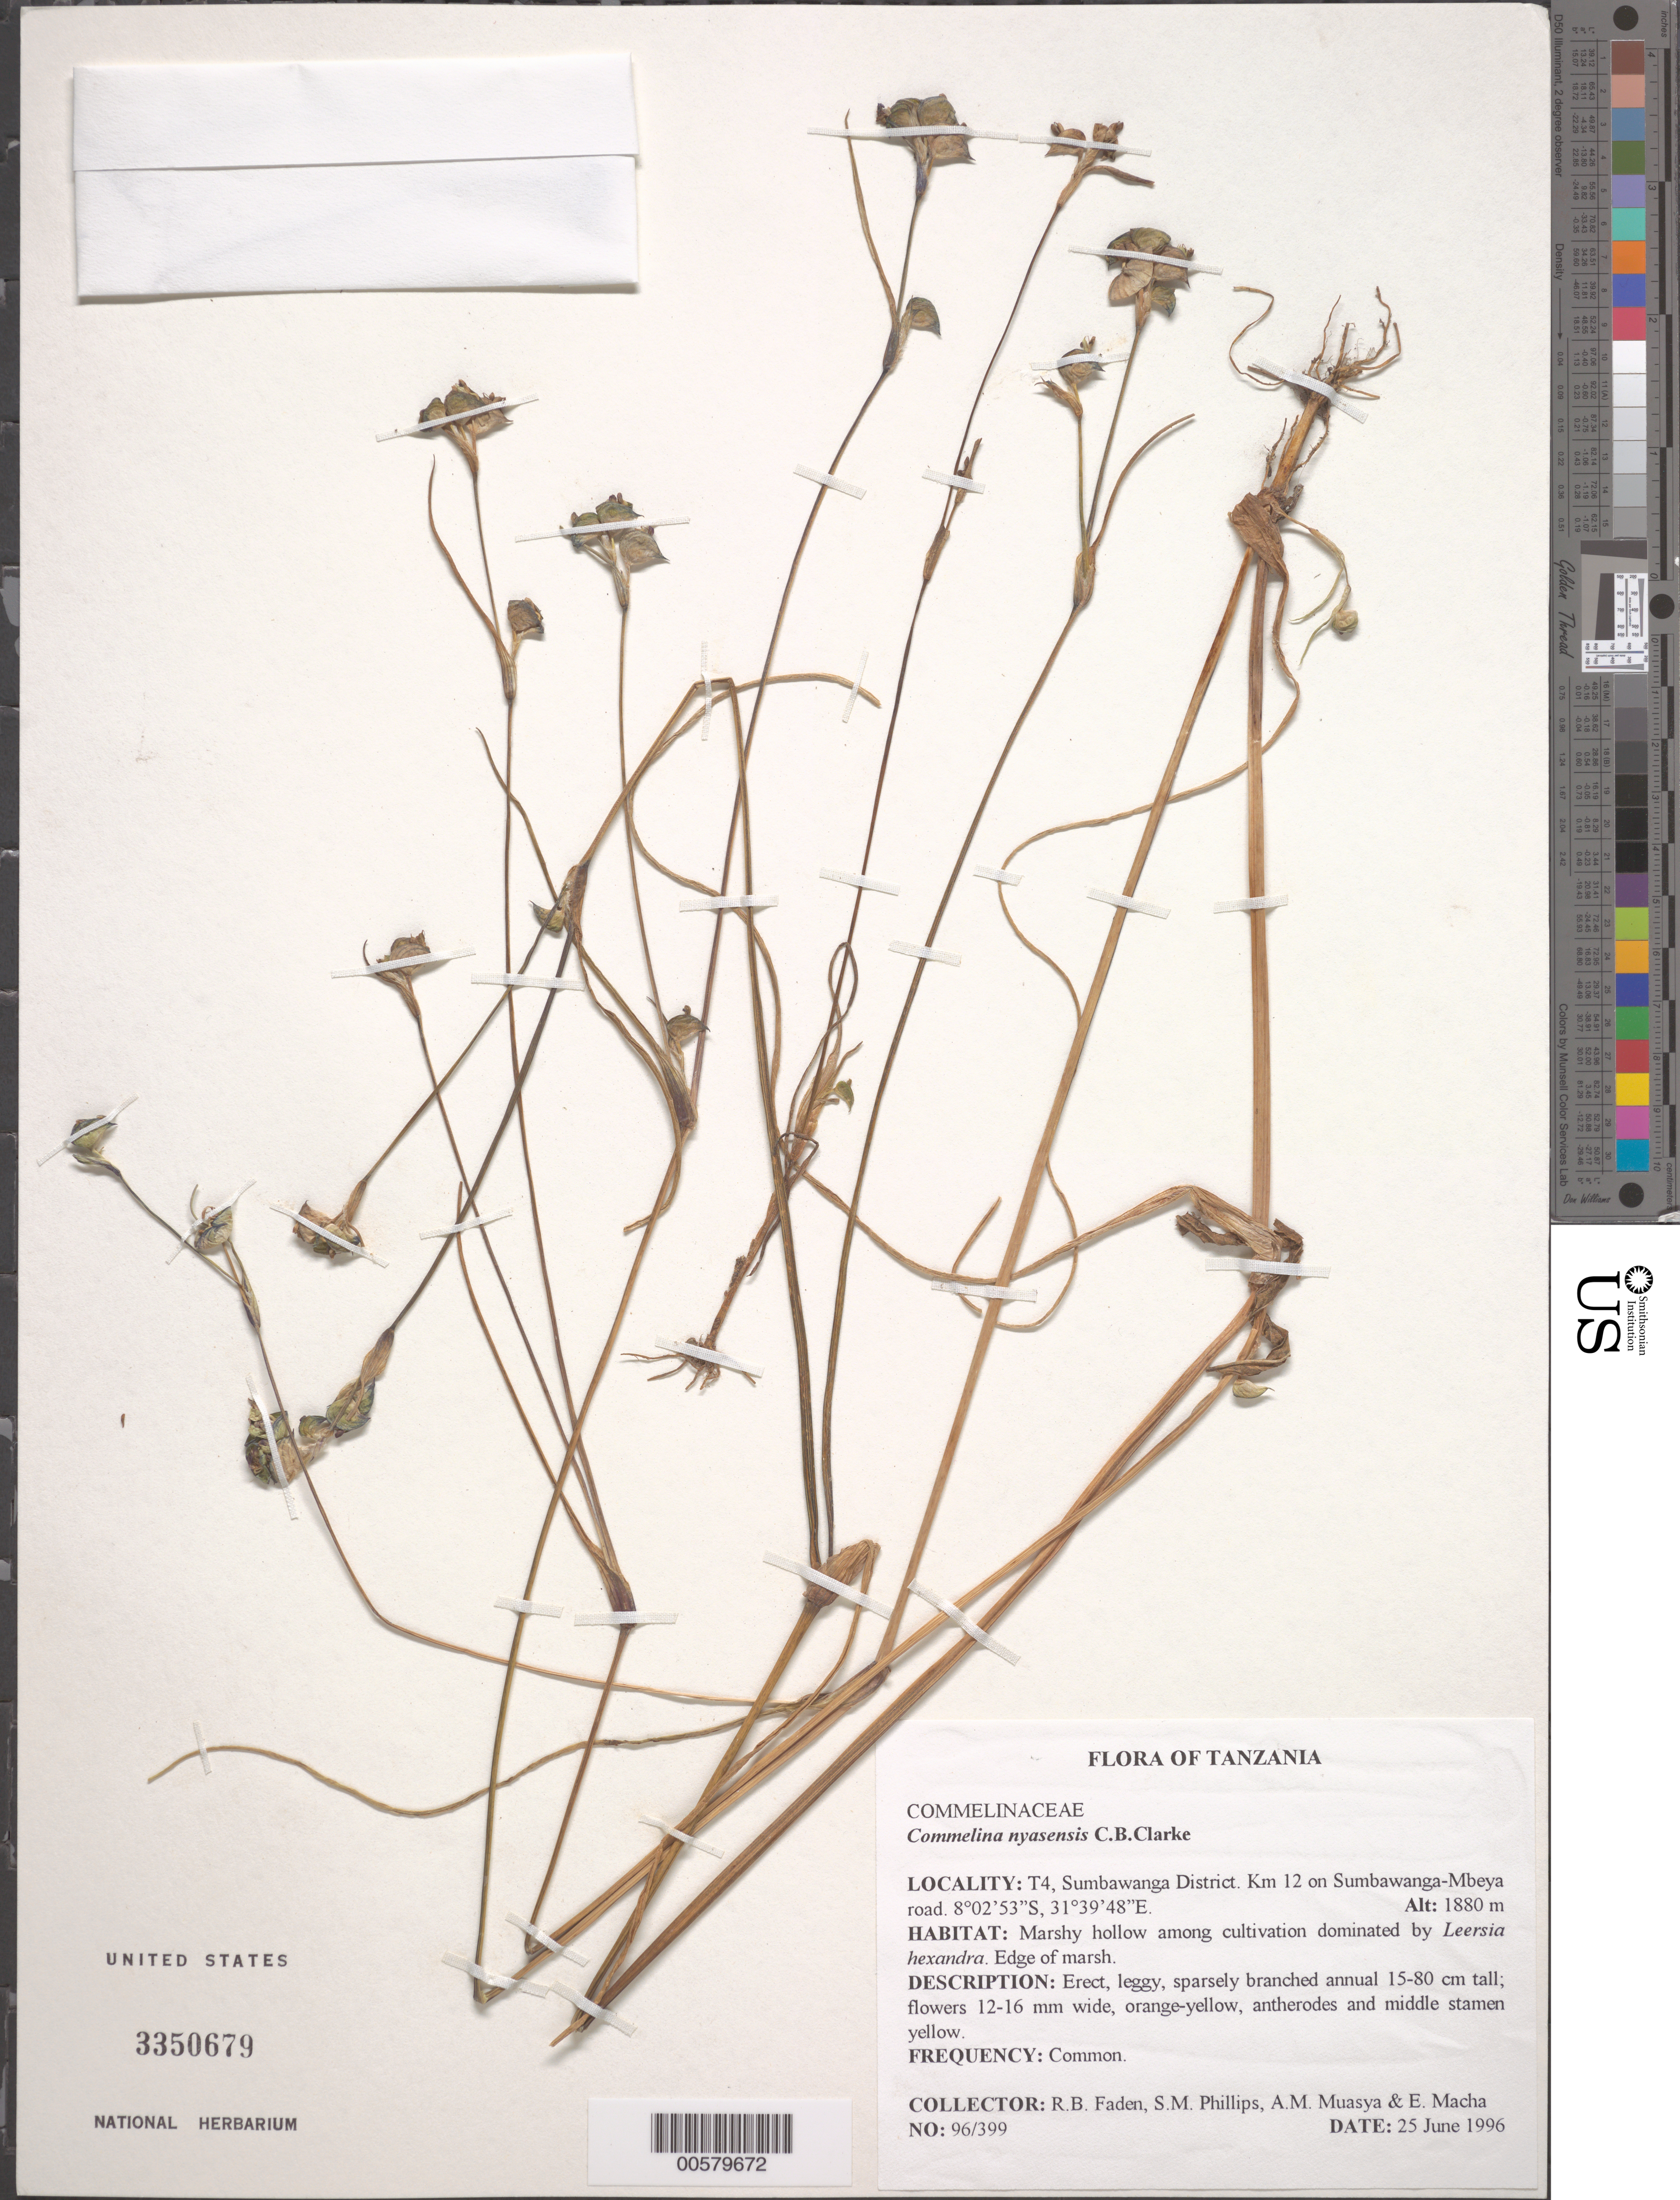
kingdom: Plantae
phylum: Tracheophyta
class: Liliopsida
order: Commelinales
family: Commelinaceae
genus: Commelina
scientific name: Commelina nyasensis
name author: C.B. Clarke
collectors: R. B. Faden, E. Macha, S. M. Phillips & A. Muasya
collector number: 96/399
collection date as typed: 25 Jun 1996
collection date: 1996-06-25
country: Tanzania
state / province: Rukwa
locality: Sumbawanga dist., km 12 on sumbawanga-mbeya rd.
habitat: Marshy hollow among cultivation, edge of marsh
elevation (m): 1880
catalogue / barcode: US 3350679